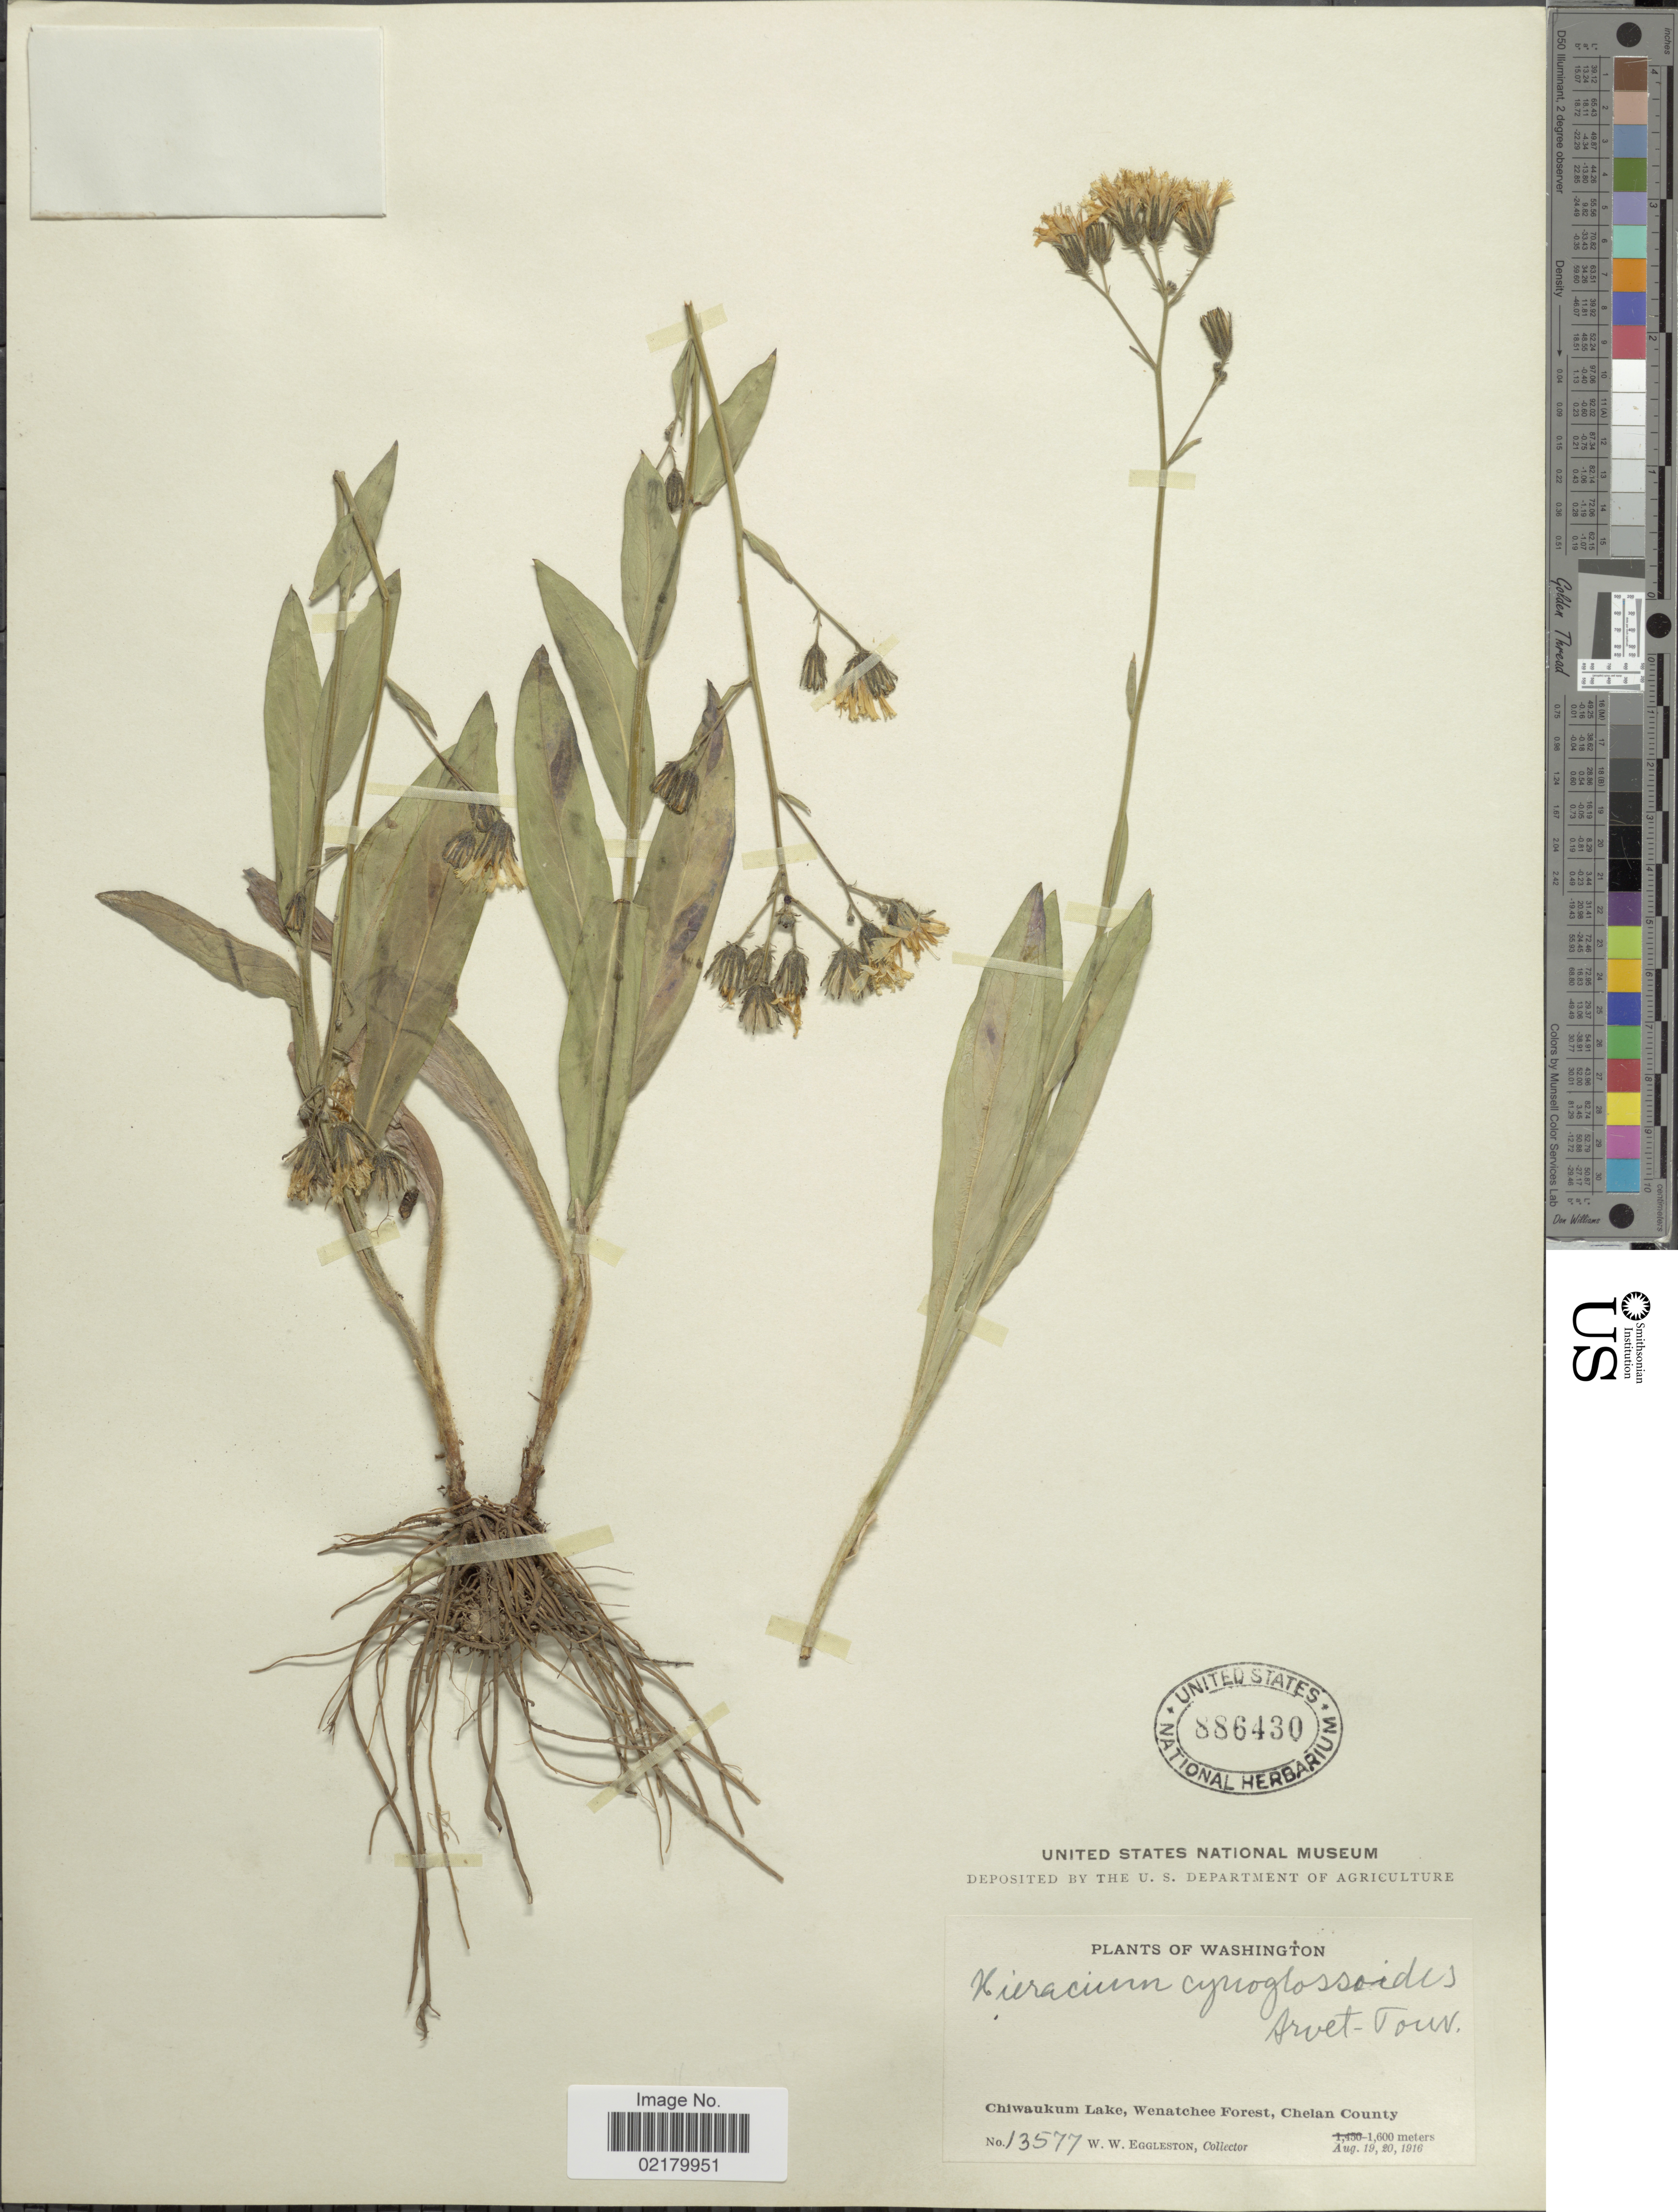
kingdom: Plantae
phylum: Tracheophyta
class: Magnoliopsida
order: Asterales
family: Asteraceae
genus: Hieracium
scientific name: Hieracium scouleri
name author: Hook.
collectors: W. W. Eggleston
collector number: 13577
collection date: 1916-08-19/1916-08-20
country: United States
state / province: Washington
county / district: Chelan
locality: Chiwaukum Lake, Wenatchee Forest, Chelan County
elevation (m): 1600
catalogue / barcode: US 886430